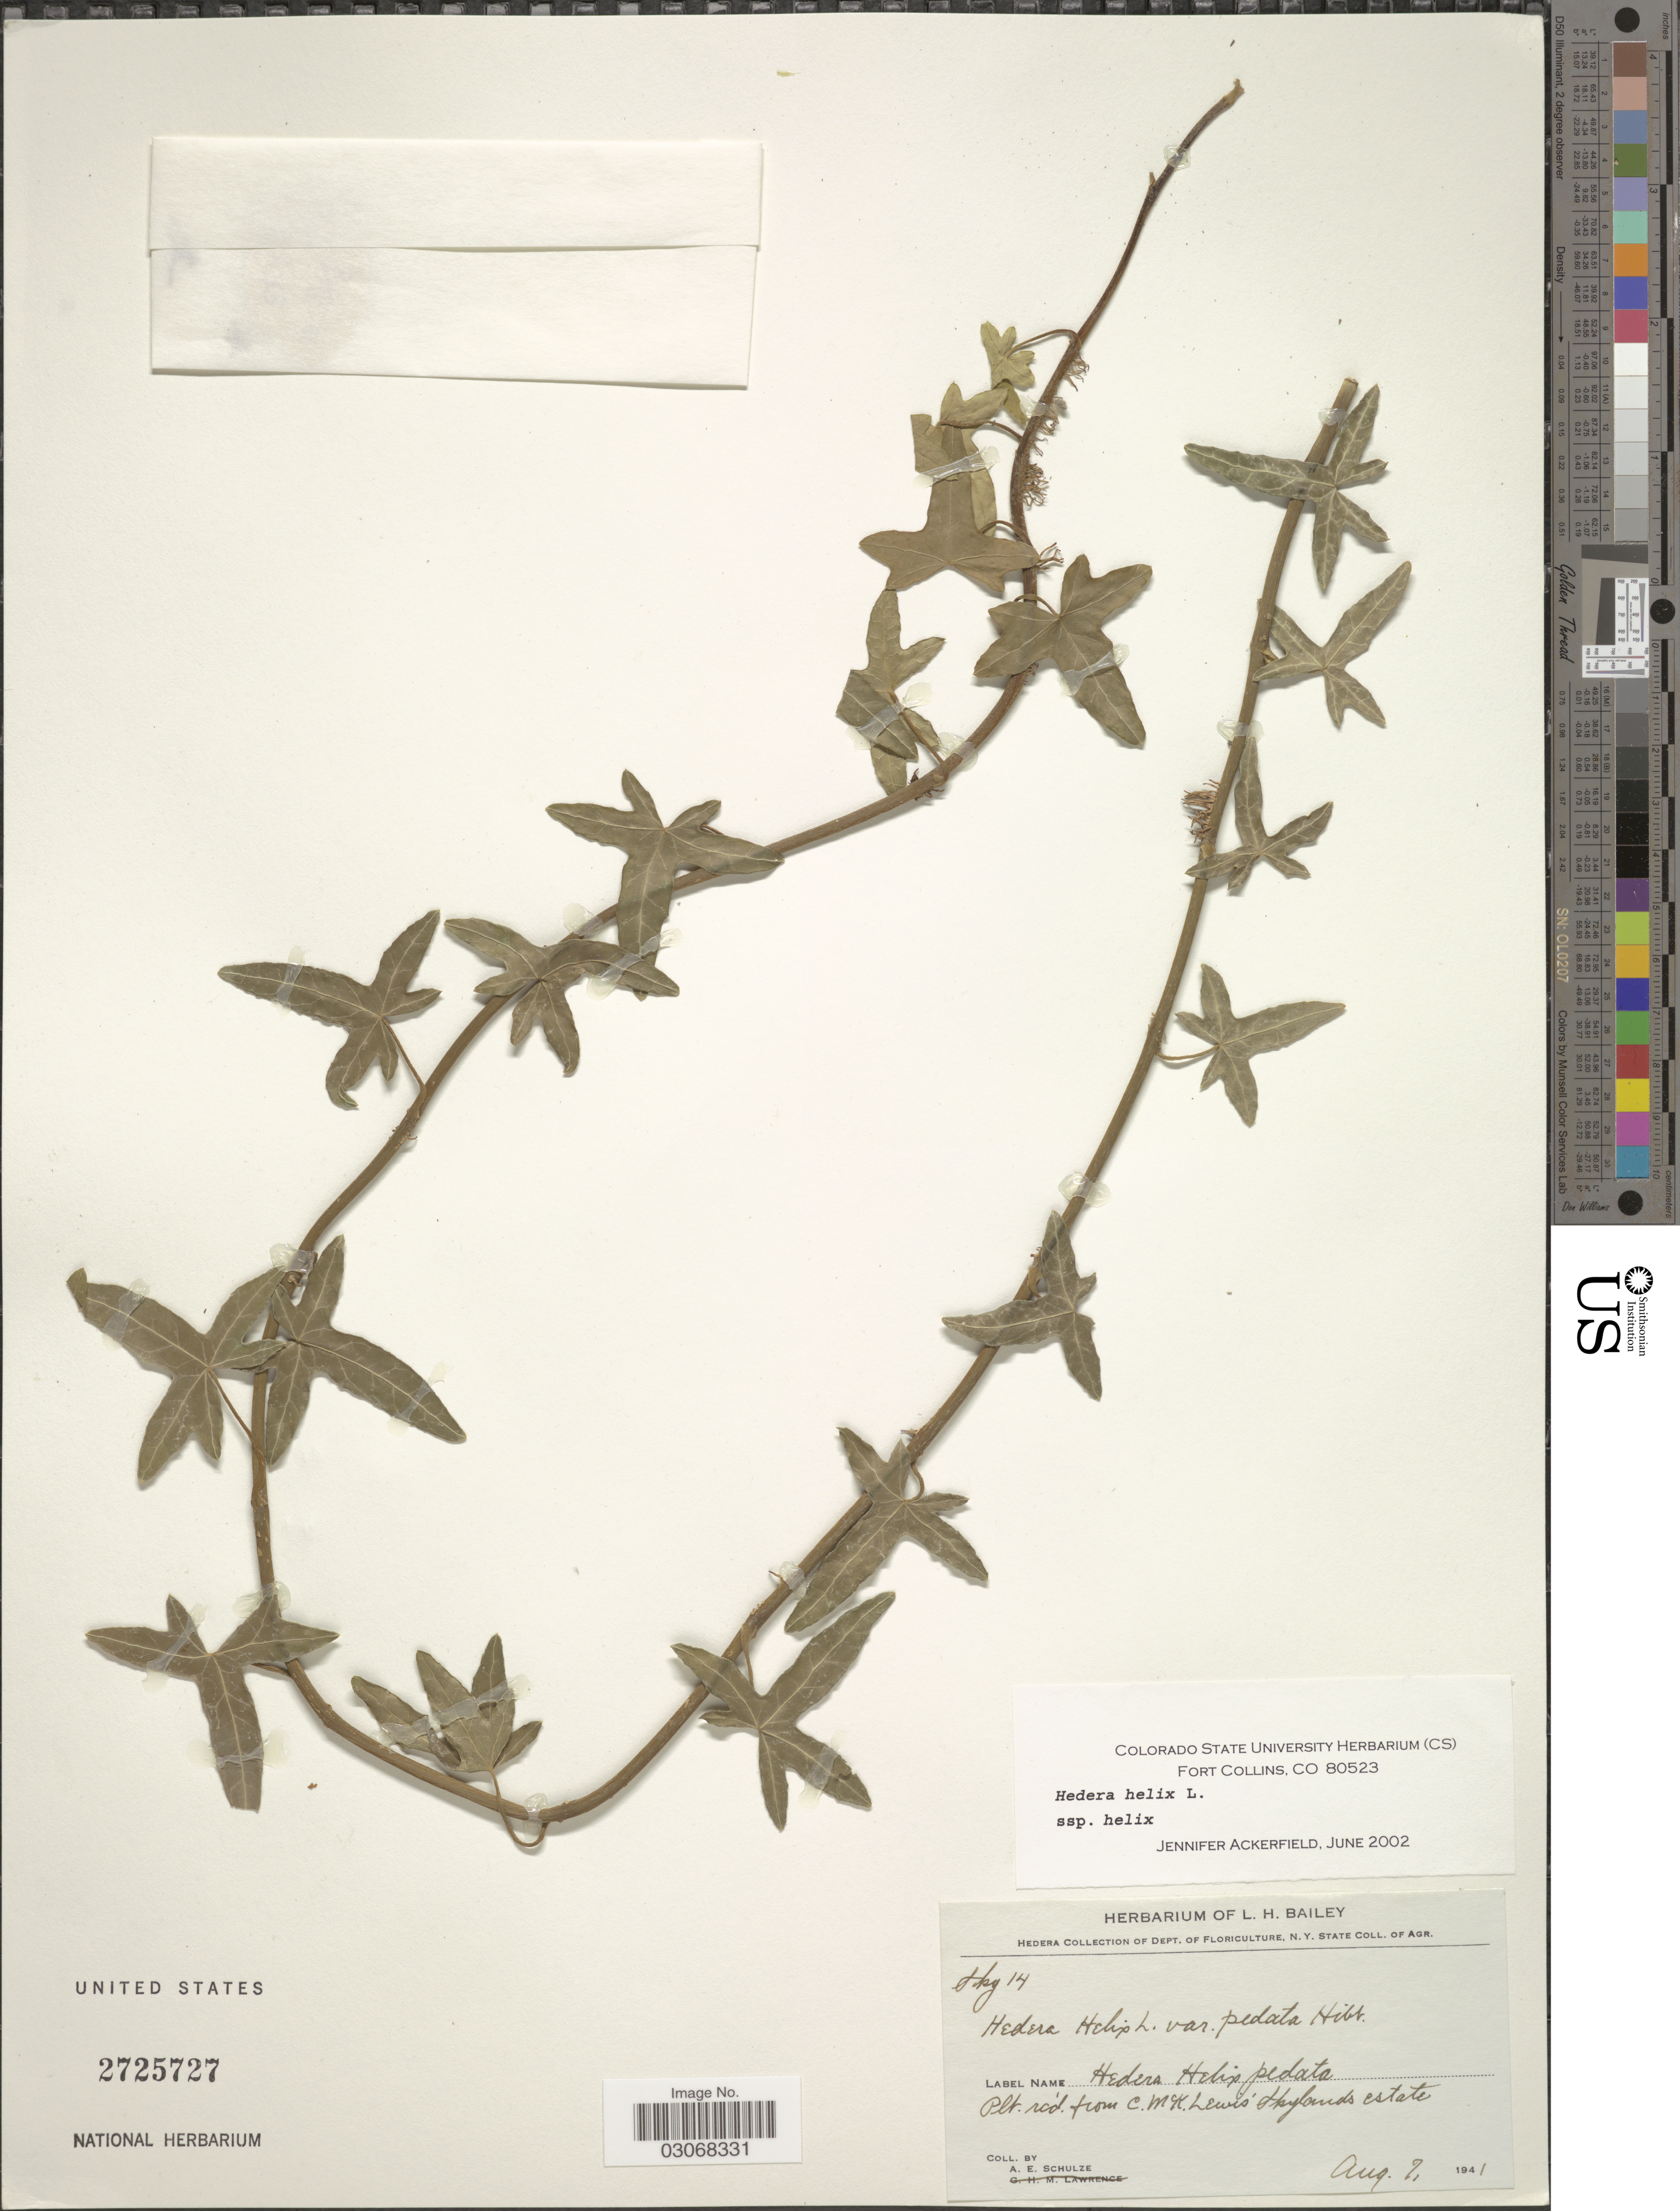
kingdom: Plantae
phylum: Tracheophyta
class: Magnoliopsida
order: Apiales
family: Araliaceae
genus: Hedera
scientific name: Hedera helix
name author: L.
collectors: A. Schulze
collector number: Sky* 14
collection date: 1941-08-07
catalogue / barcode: US 2725727